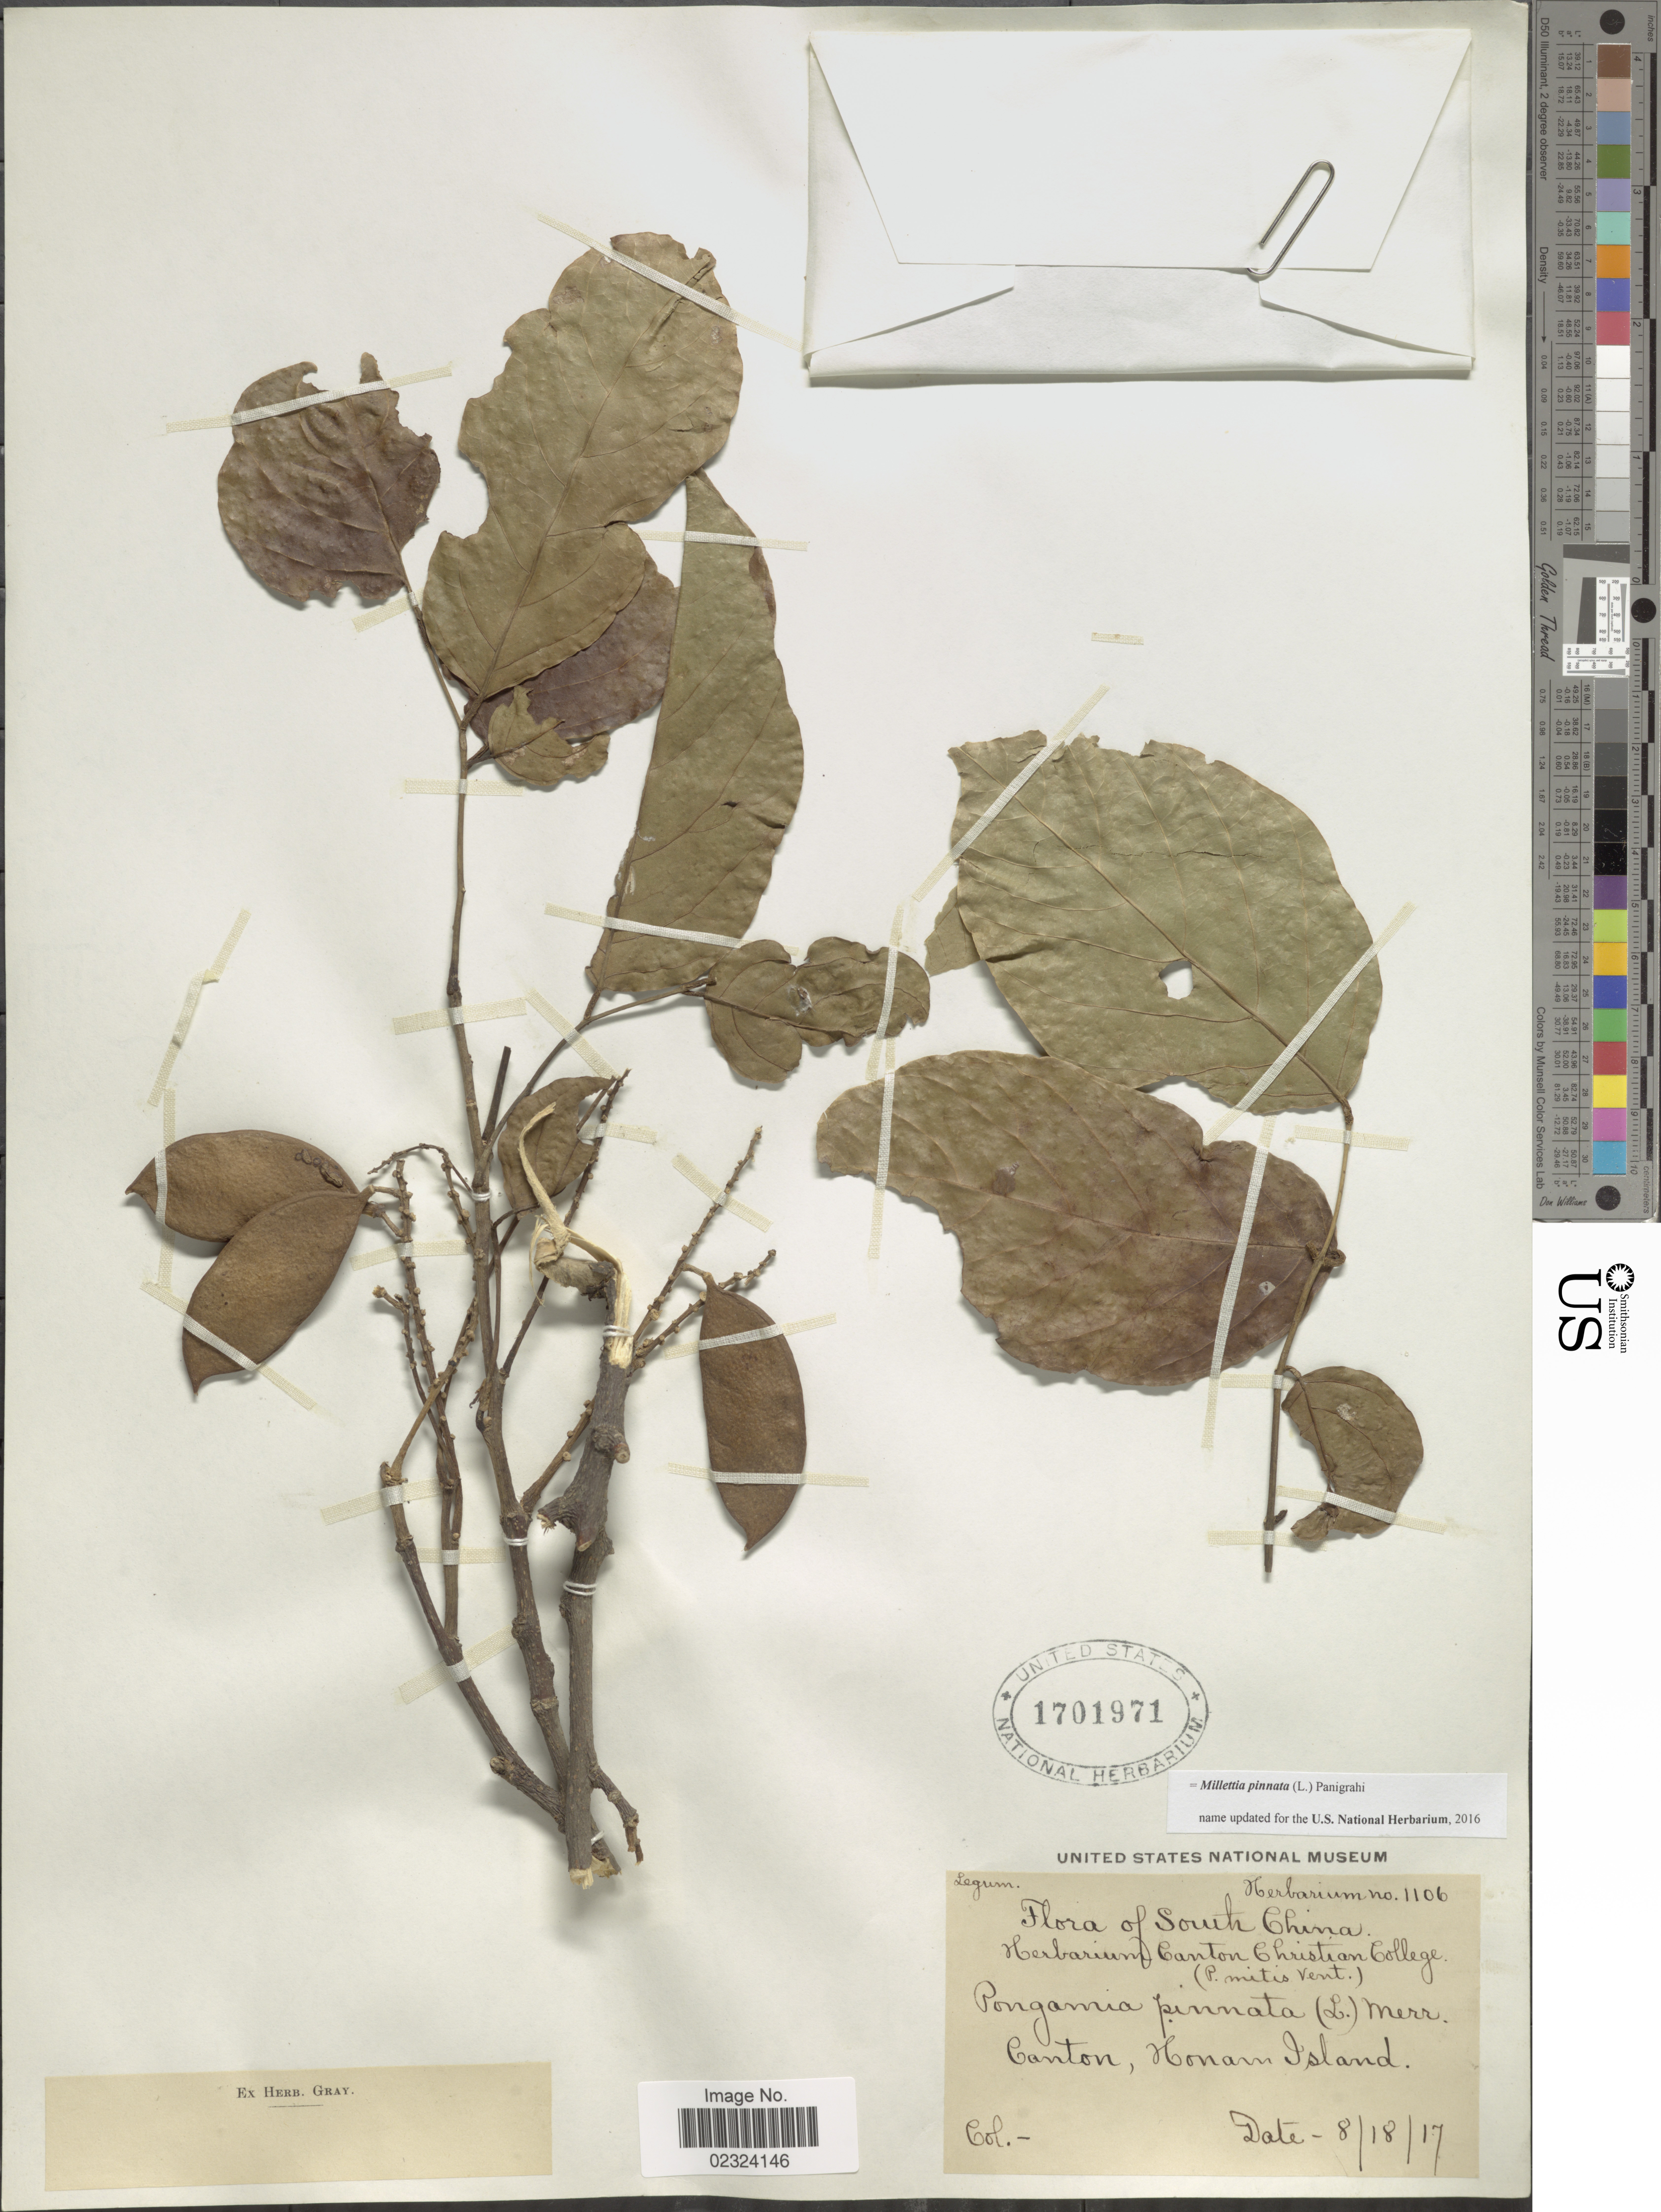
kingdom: Plantae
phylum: Tracheophyta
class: Magnoliopsida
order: Fabales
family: Fabaceae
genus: Millettia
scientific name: Millettia pinnata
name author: (L.) Panigrahi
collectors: ex herb. Gray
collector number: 1106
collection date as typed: Transcribed d/m/y: 18/8/17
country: China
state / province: Henan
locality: South China. Canton, Honan Island.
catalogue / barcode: US 1701971